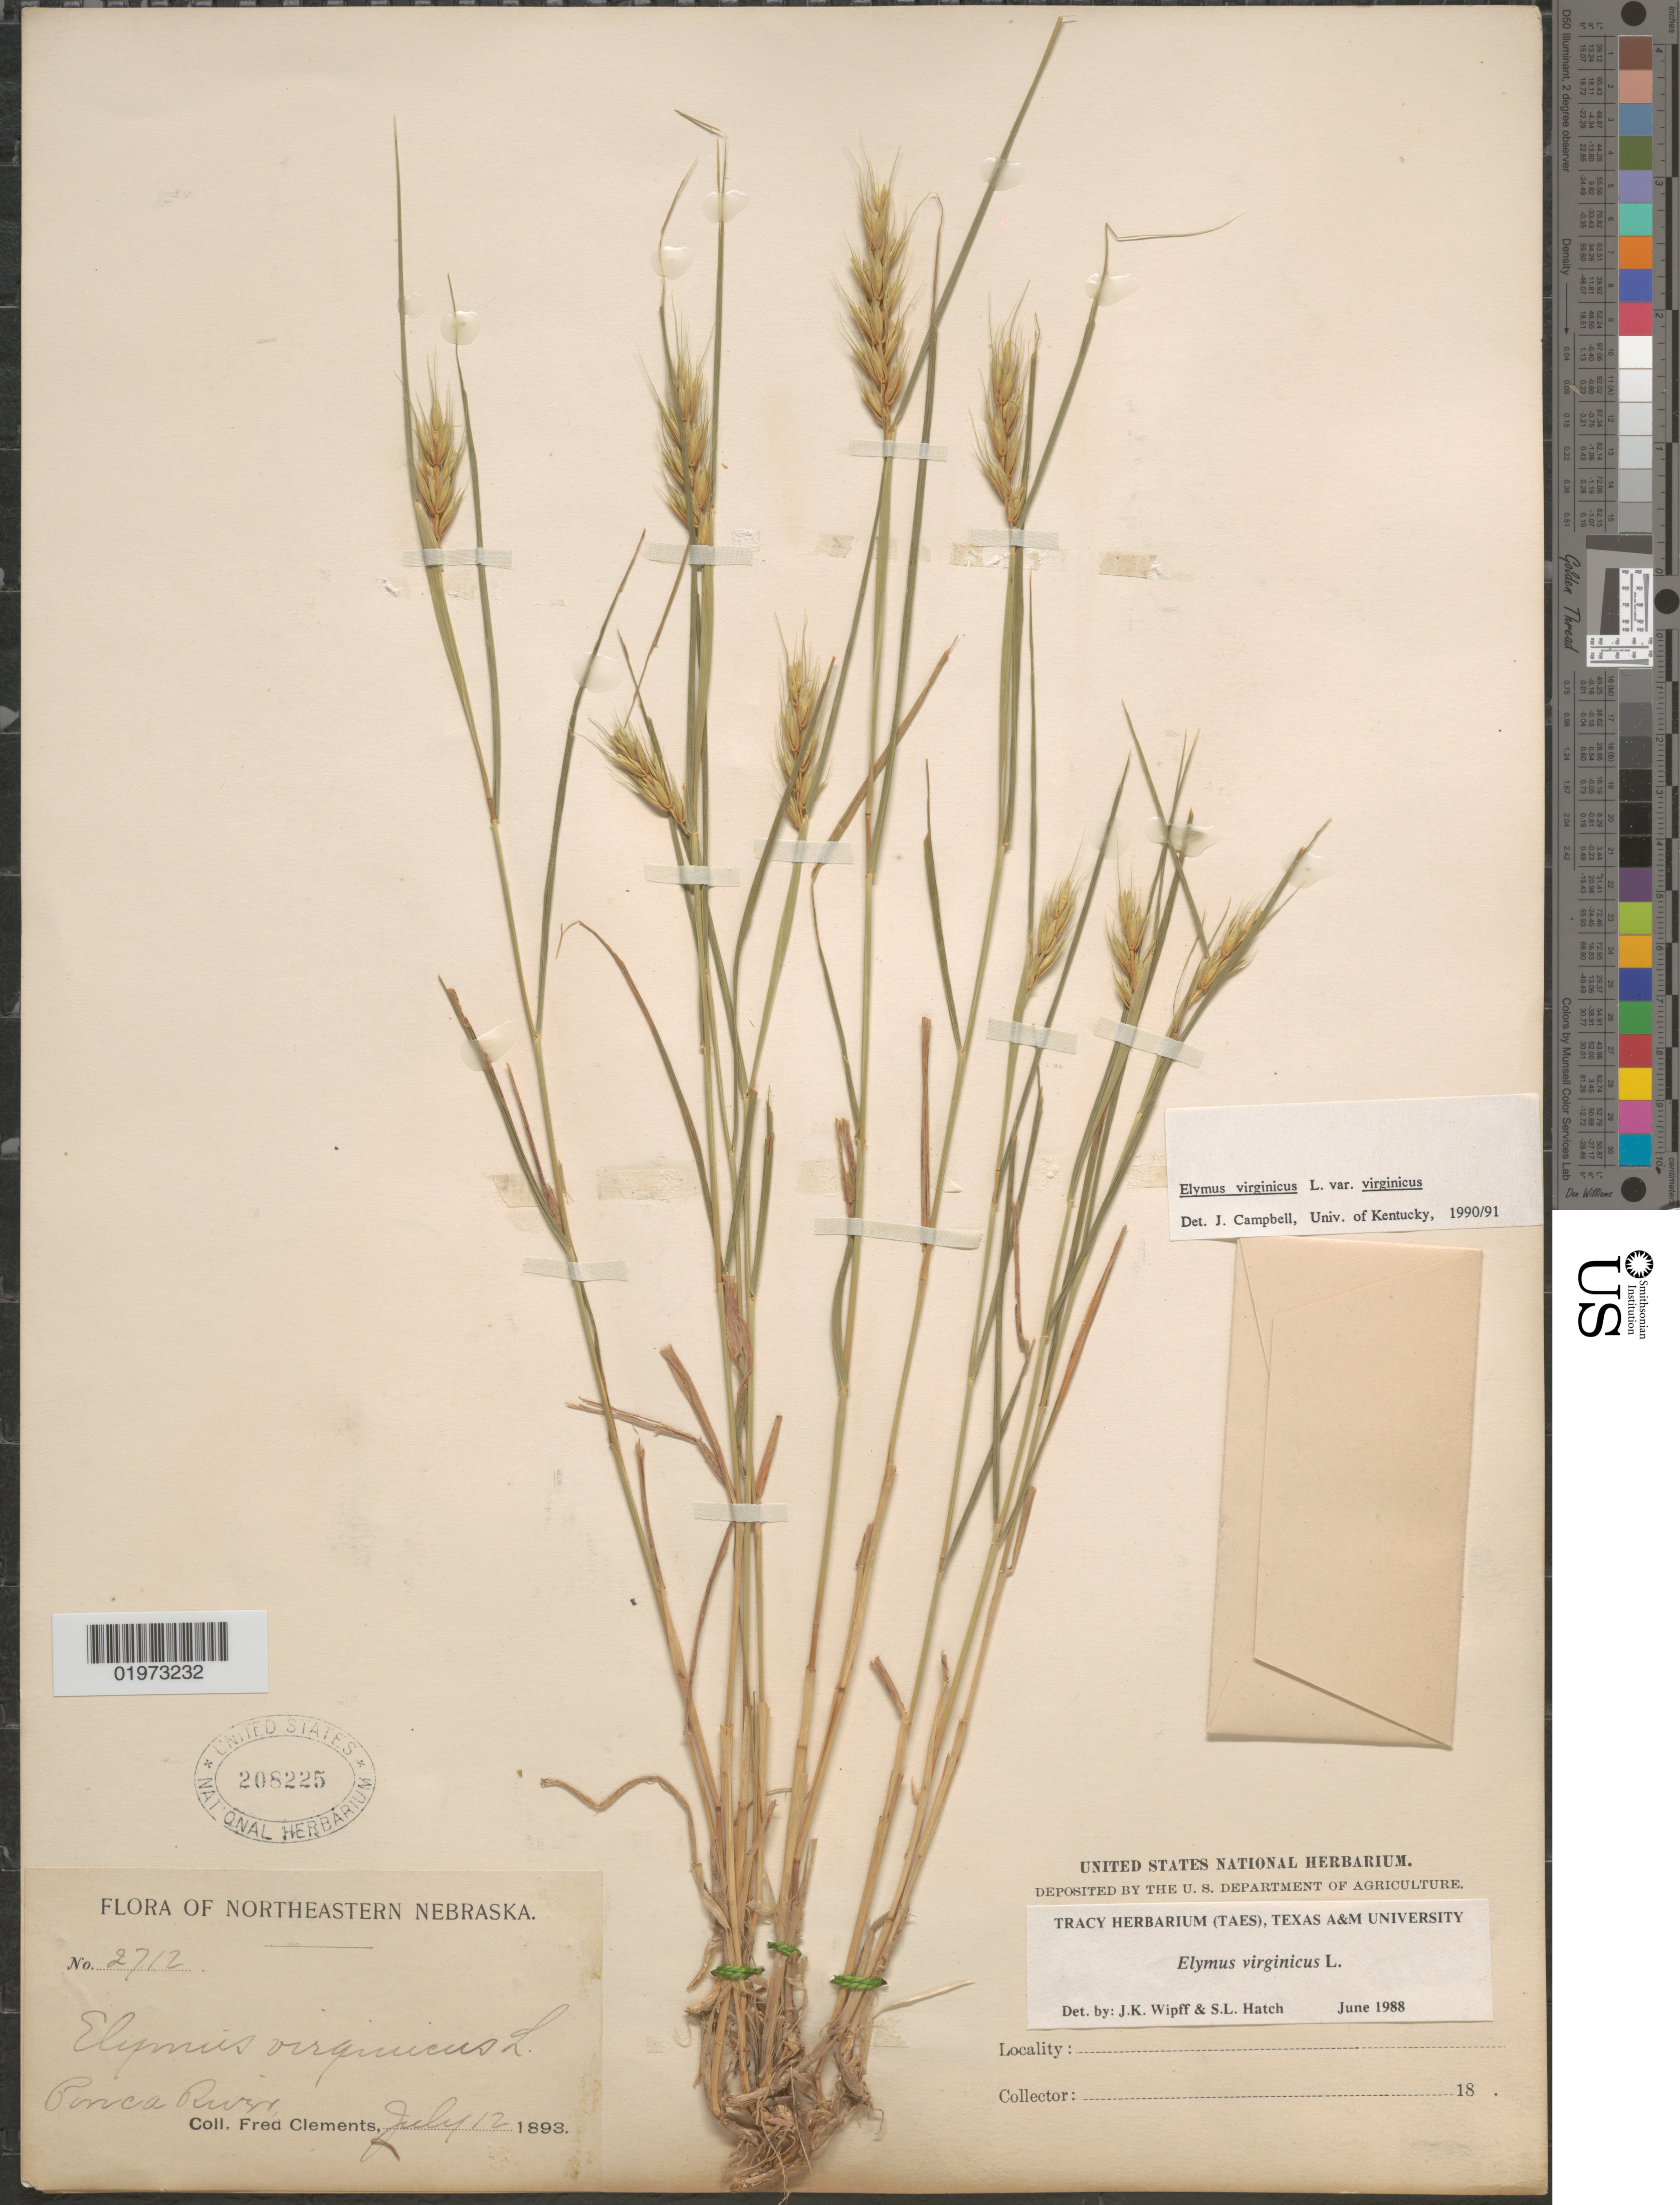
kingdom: Plantae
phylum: Tracheophyta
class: Liliopsida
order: Poales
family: Poaceae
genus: Elymus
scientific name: Elymus virginicus var. virginicus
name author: L.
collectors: F. Clements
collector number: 2712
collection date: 1893-07-12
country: United States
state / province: Nebraska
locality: Northeastern Nebraska. Ponca River.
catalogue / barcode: US 208225